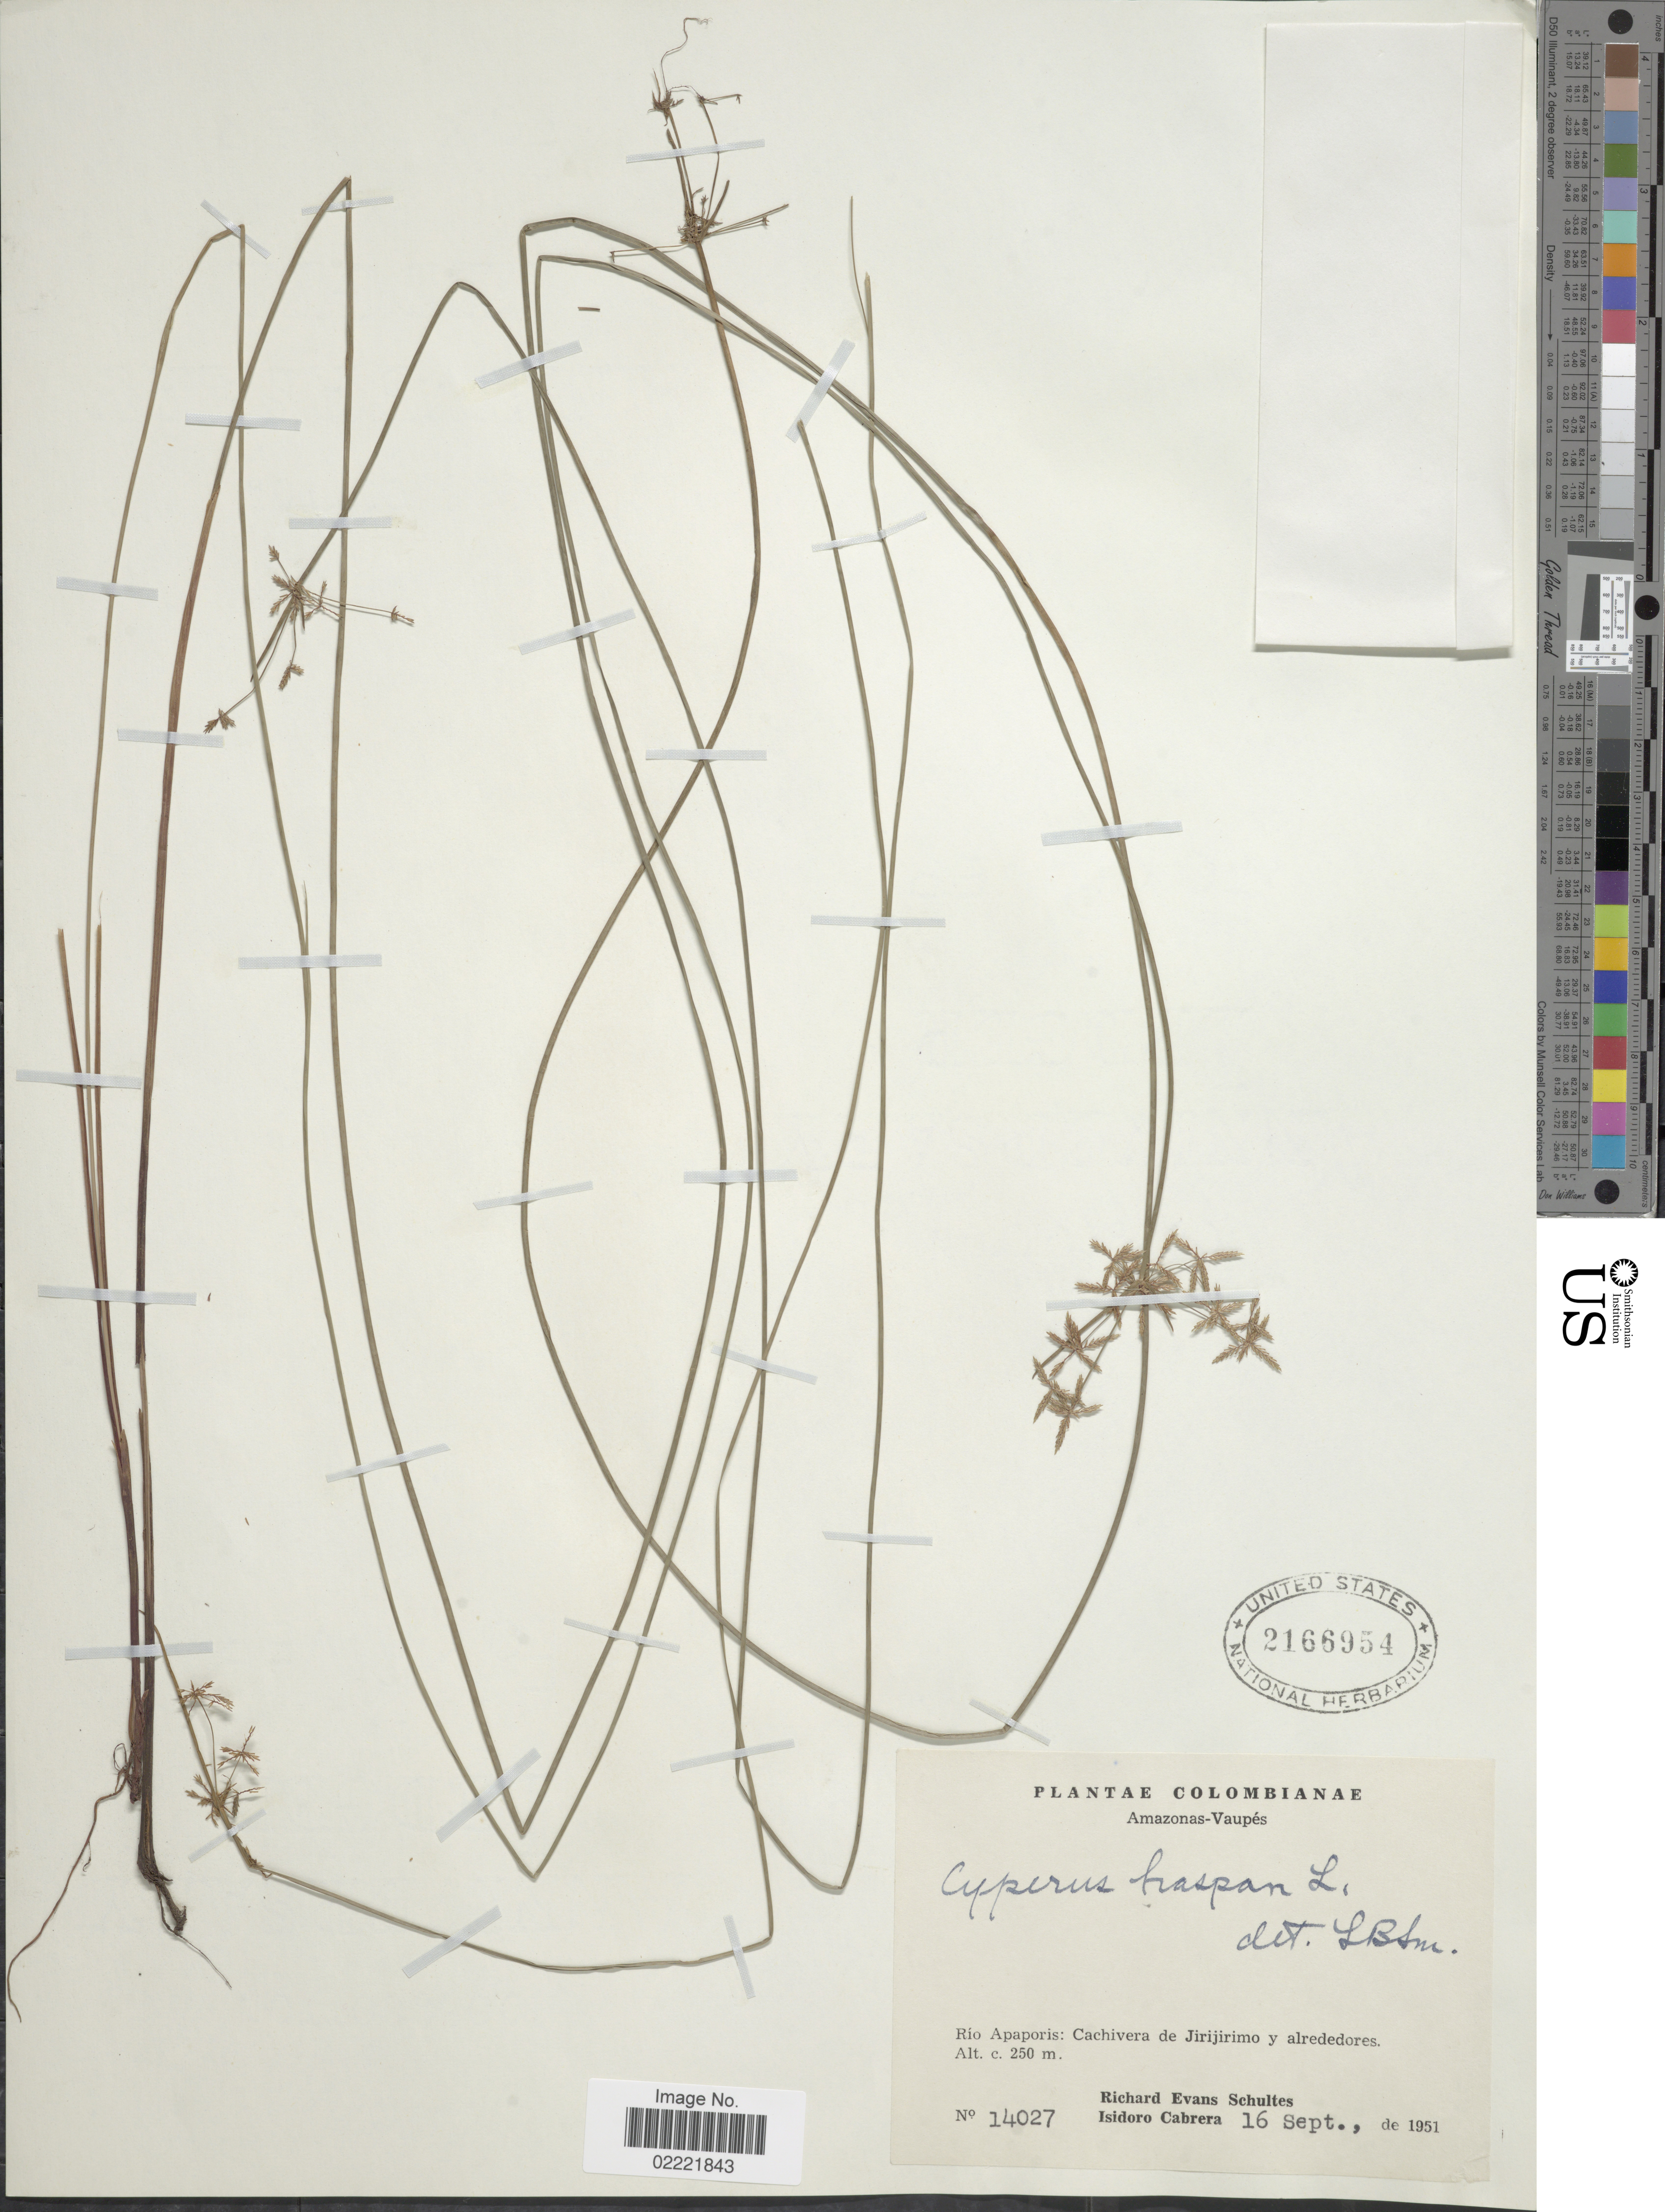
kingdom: Plantae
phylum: Tracheophyta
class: Liliopsida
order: Poales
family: Cyperaceae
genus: Cyperus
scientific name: Cyperus haspan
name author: L.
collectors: R. E. Schultes & I. Cabrera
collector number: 14027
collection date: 1951-09-16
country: Colombia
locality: Amazonas-Vaupes, Rio Apaporis: Cachivera de Jirijirimo y alrededores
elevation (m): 250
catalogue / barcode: US 2166954